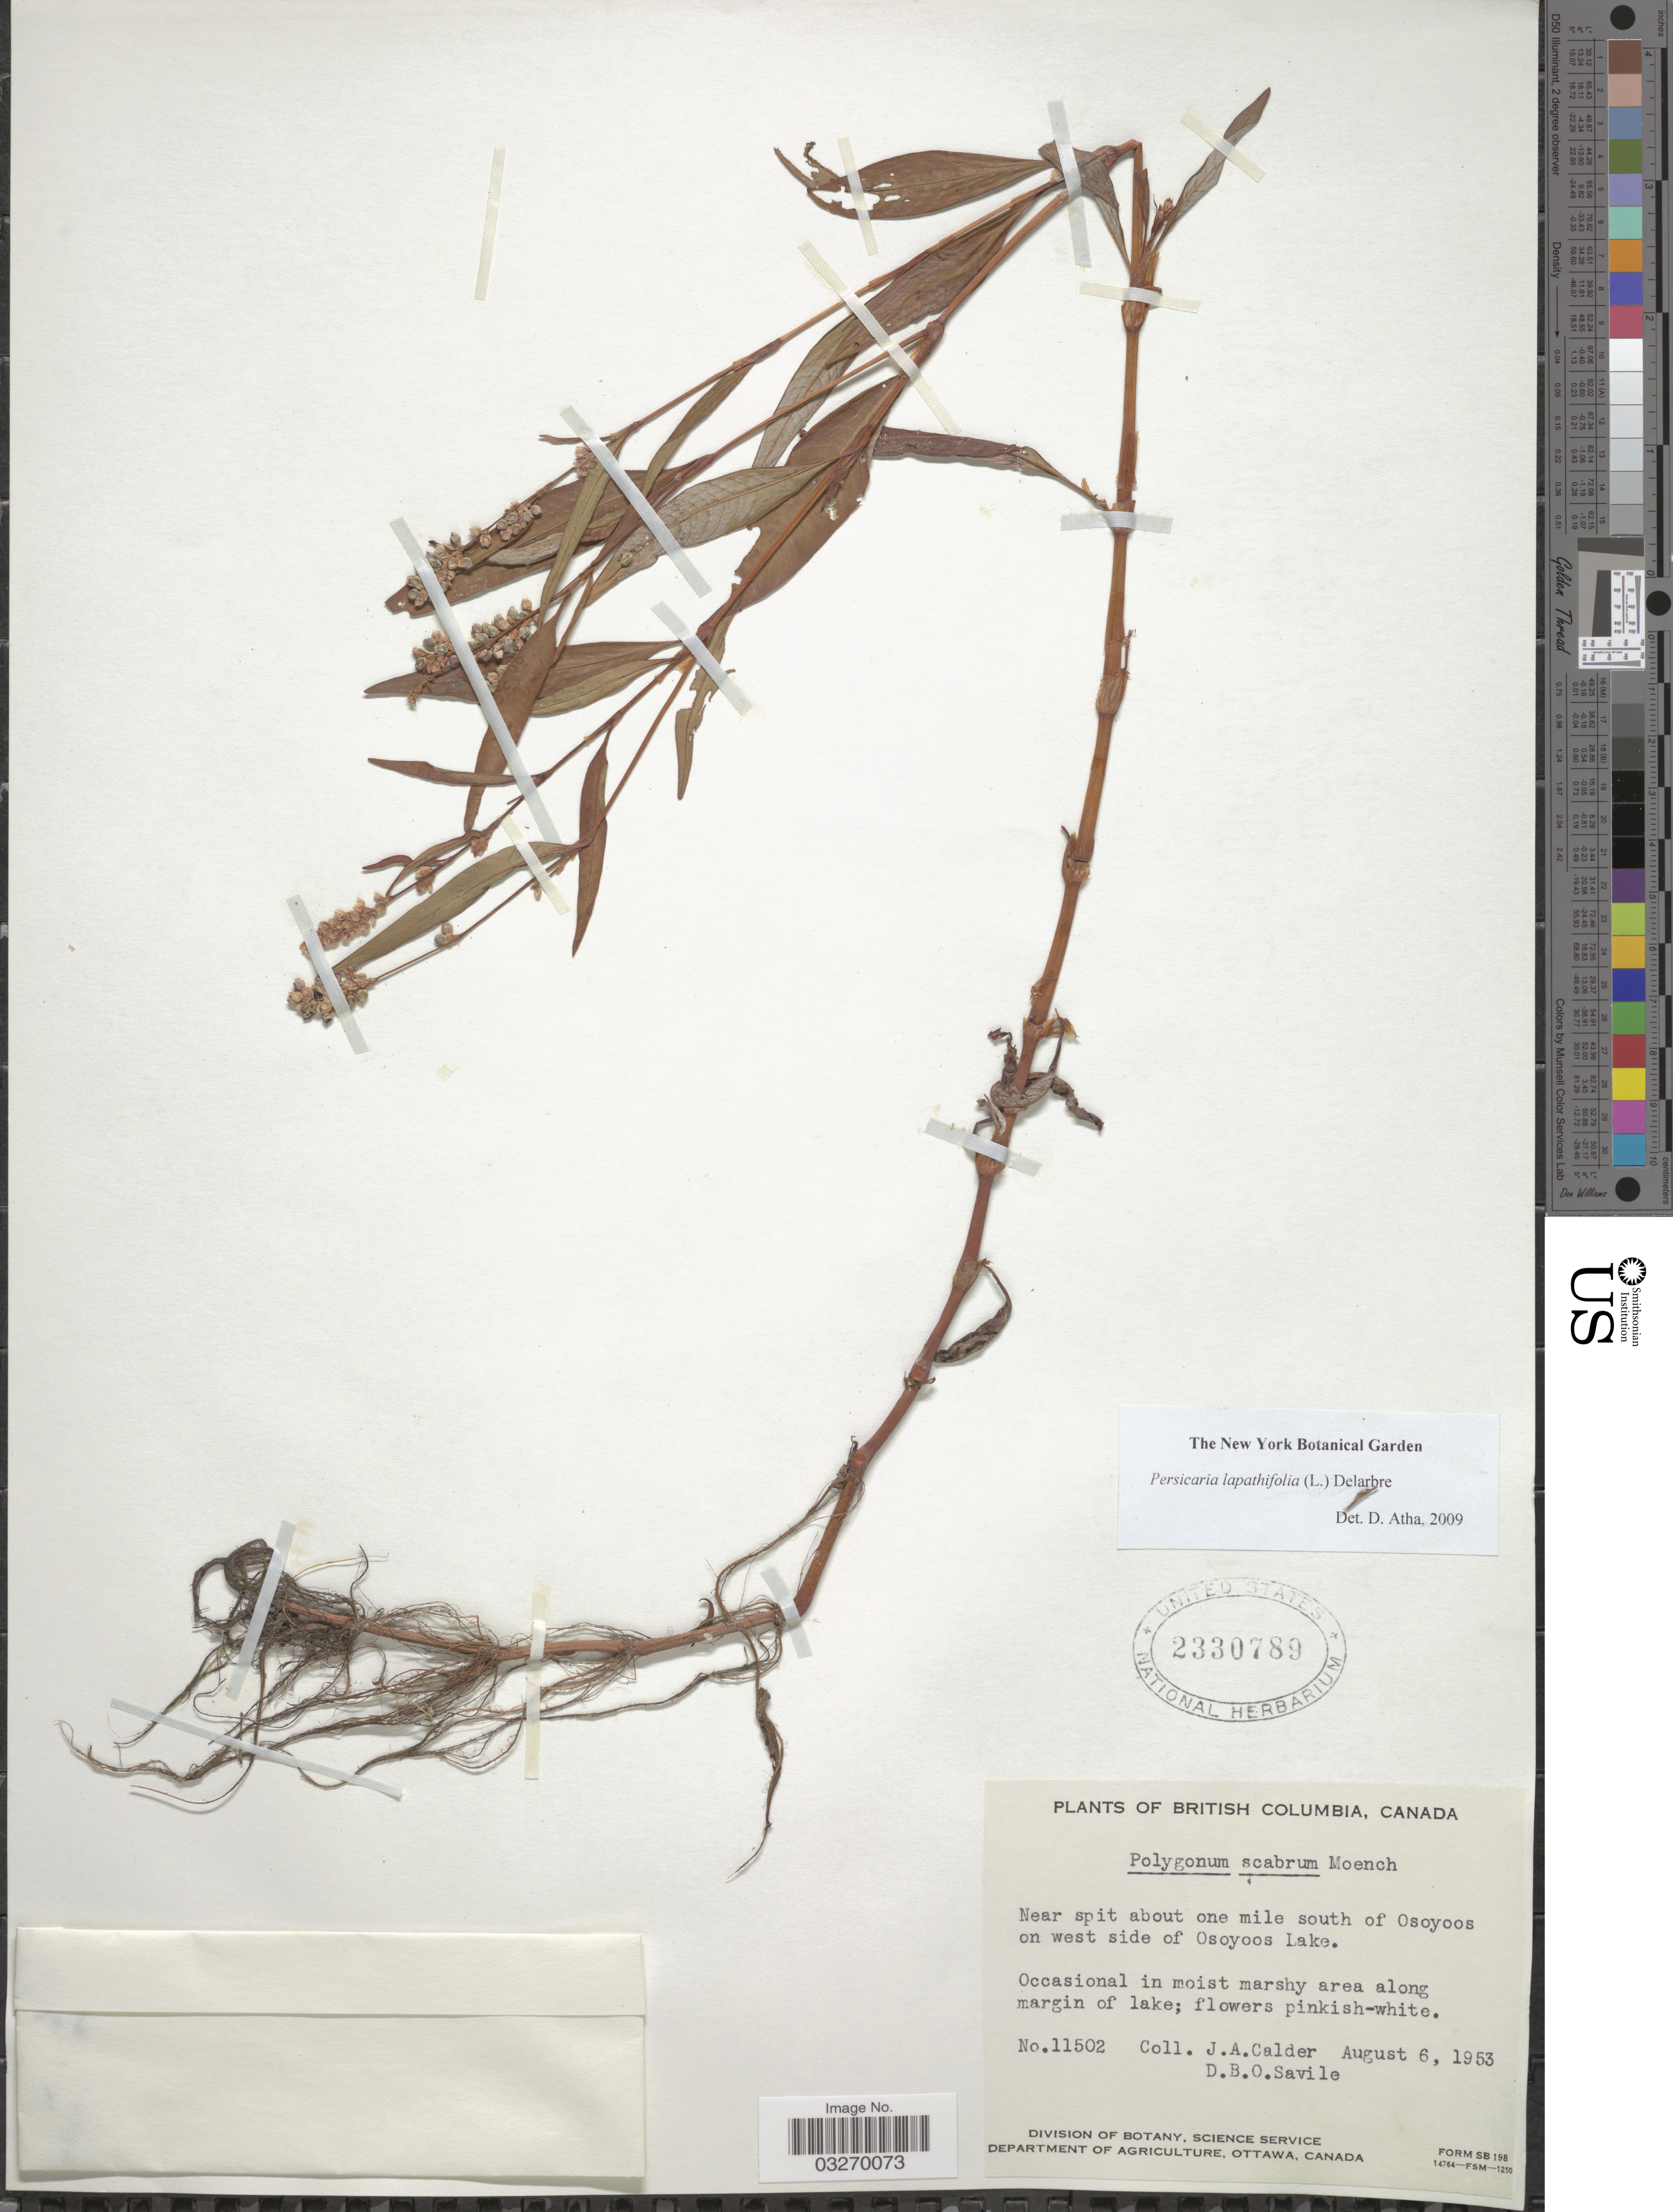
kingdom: Plantae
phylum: Tracheophyta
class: Magnoliopsida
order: Caryophyllales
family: Polygonaceae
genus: Persicaria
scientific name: Persicaria lapathifolia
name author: (L.) Delarbre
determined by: Atha, D. E.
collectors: J. A. Calder & D. Savile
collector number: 11502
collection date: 1953-08-06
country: Canada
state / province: British Columbia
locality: Near spit about one mile south of Osoyoos on west side of Osoyoos Lake.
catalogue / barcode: US 2330789